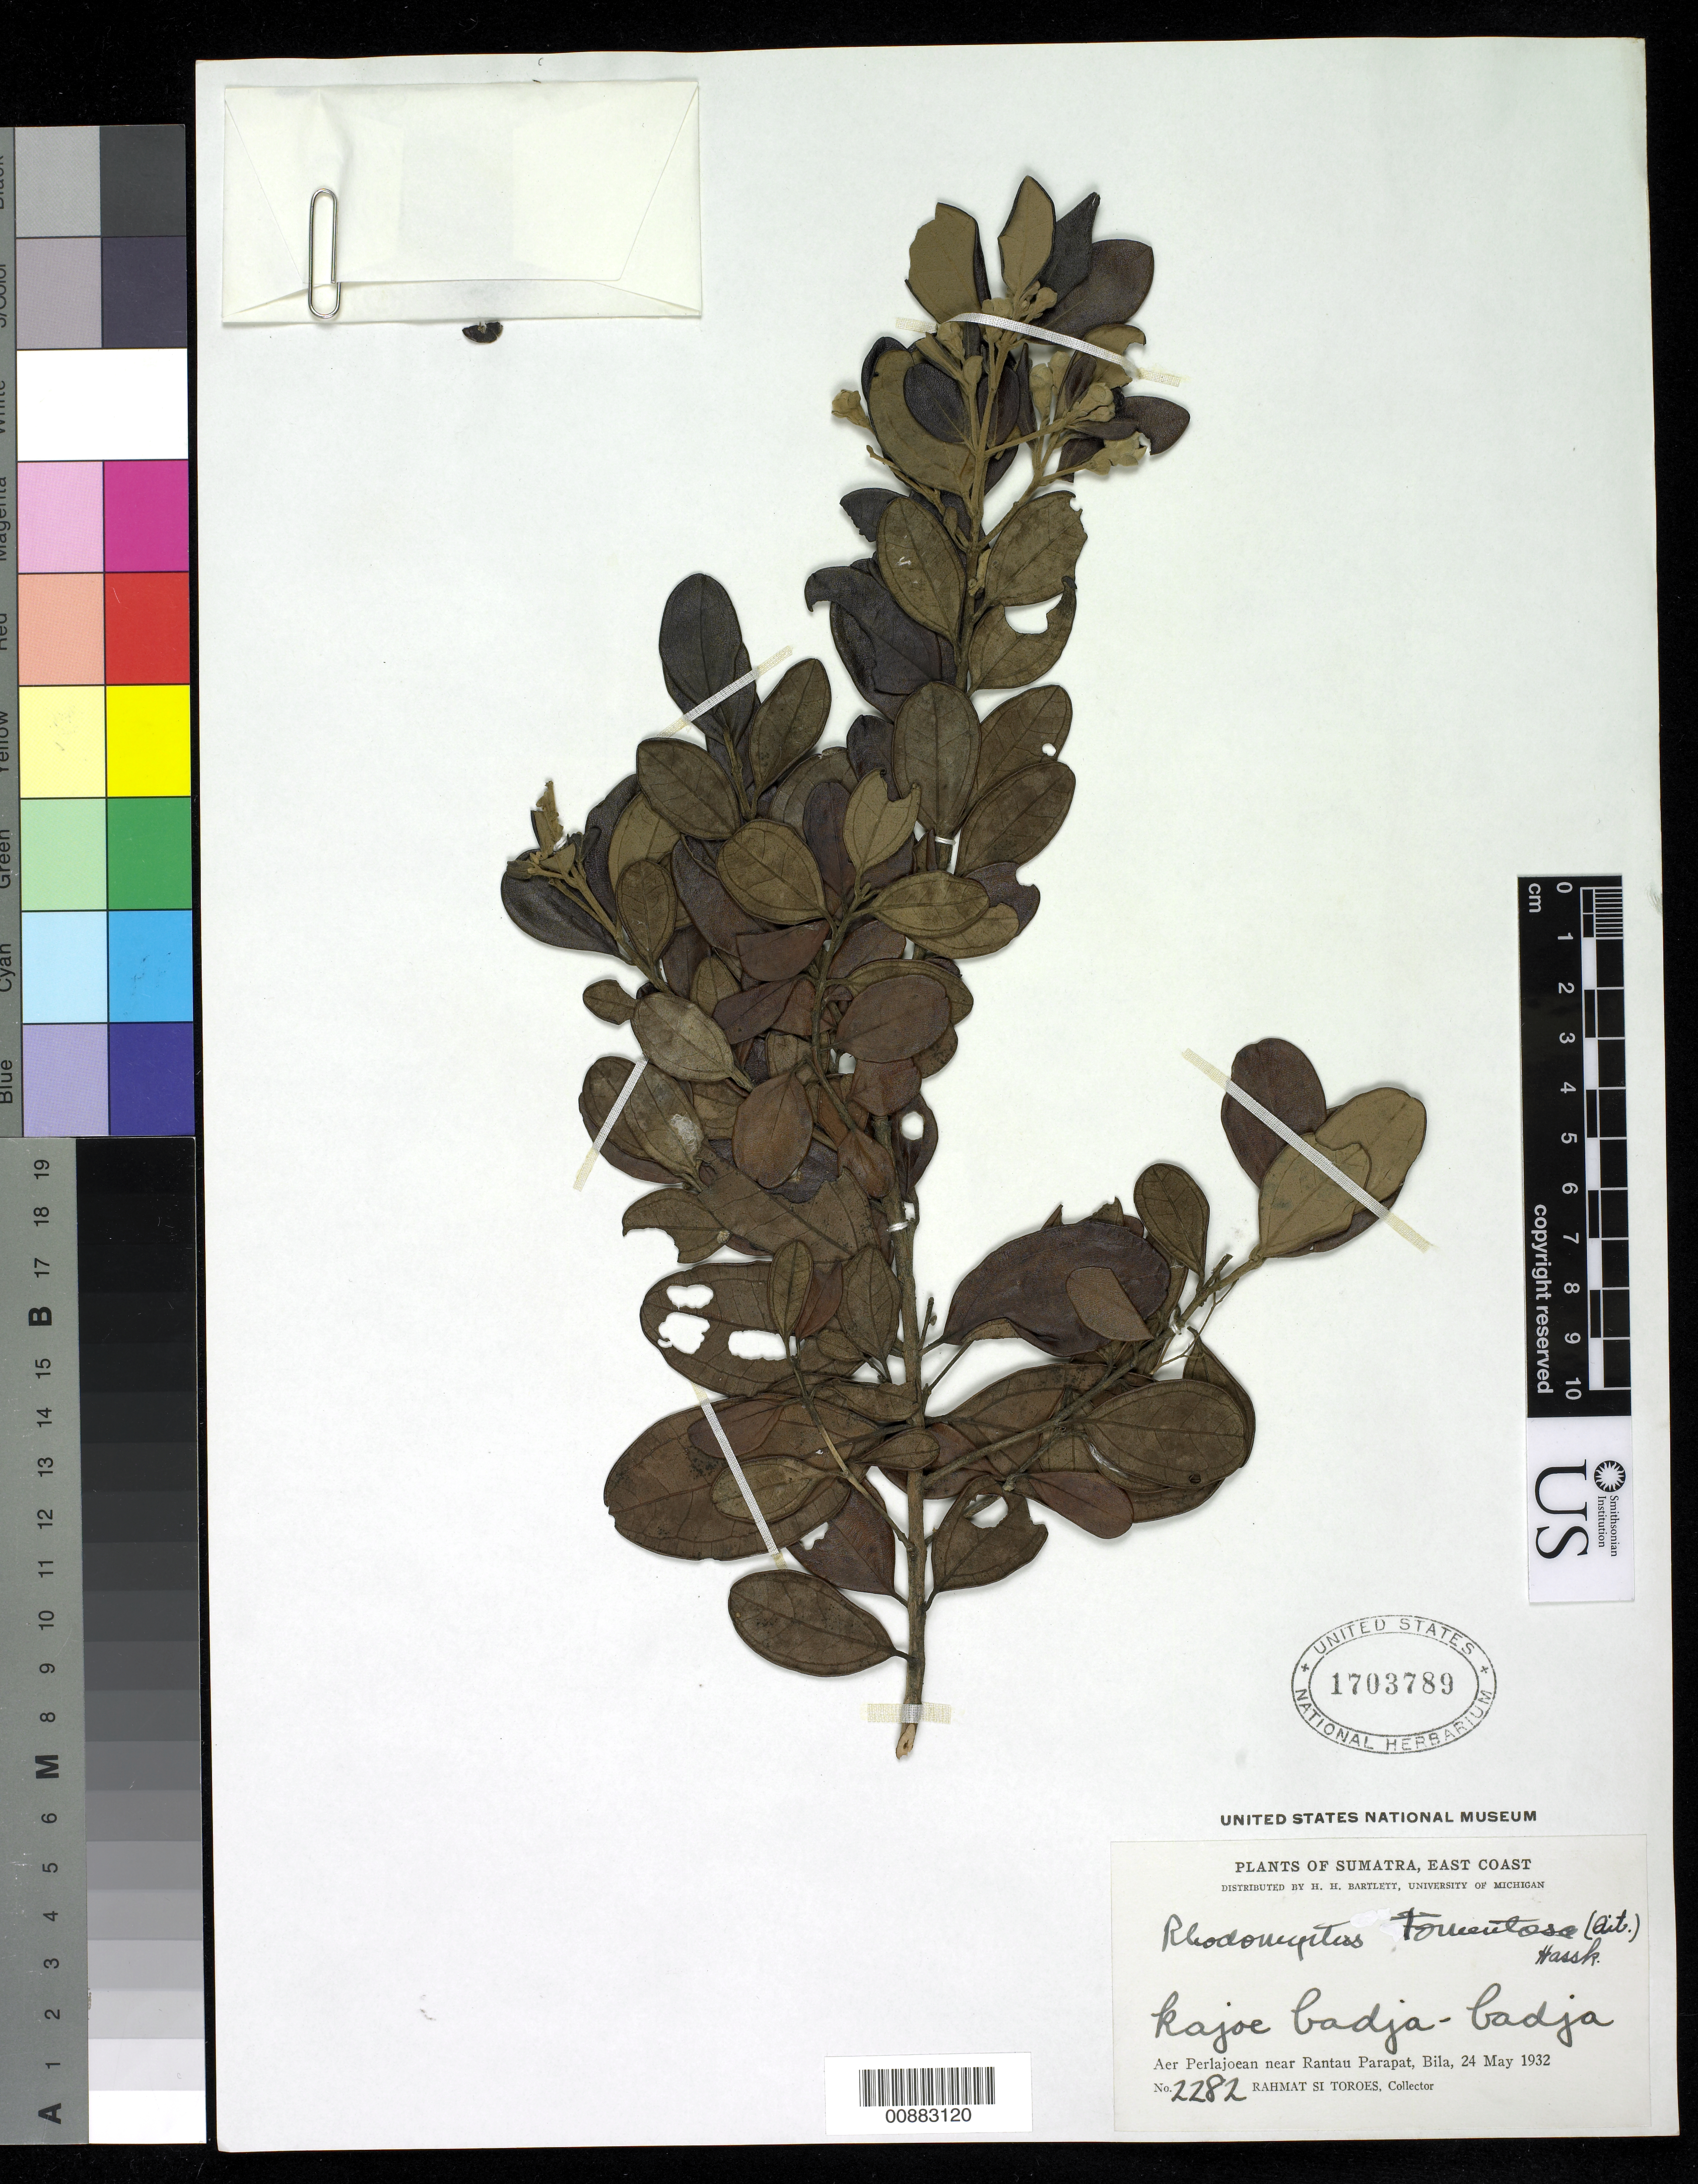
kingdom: Plantae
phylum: Tracheophyta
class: Magnoliopsida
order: Myrtales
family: Myrtaceae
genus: Rhodomyrtus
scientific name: Rhodomyrtus tomentosa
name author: (Aiton) Hassk.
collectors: Rahmat Si Boeea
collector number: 2282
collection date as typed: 24 May 1932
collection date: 1932-05-24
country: Indonesia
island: Sumatra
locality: East coast. Aer Perlajoean near Rantau Parapat, Bila.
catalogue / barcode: US 1703789